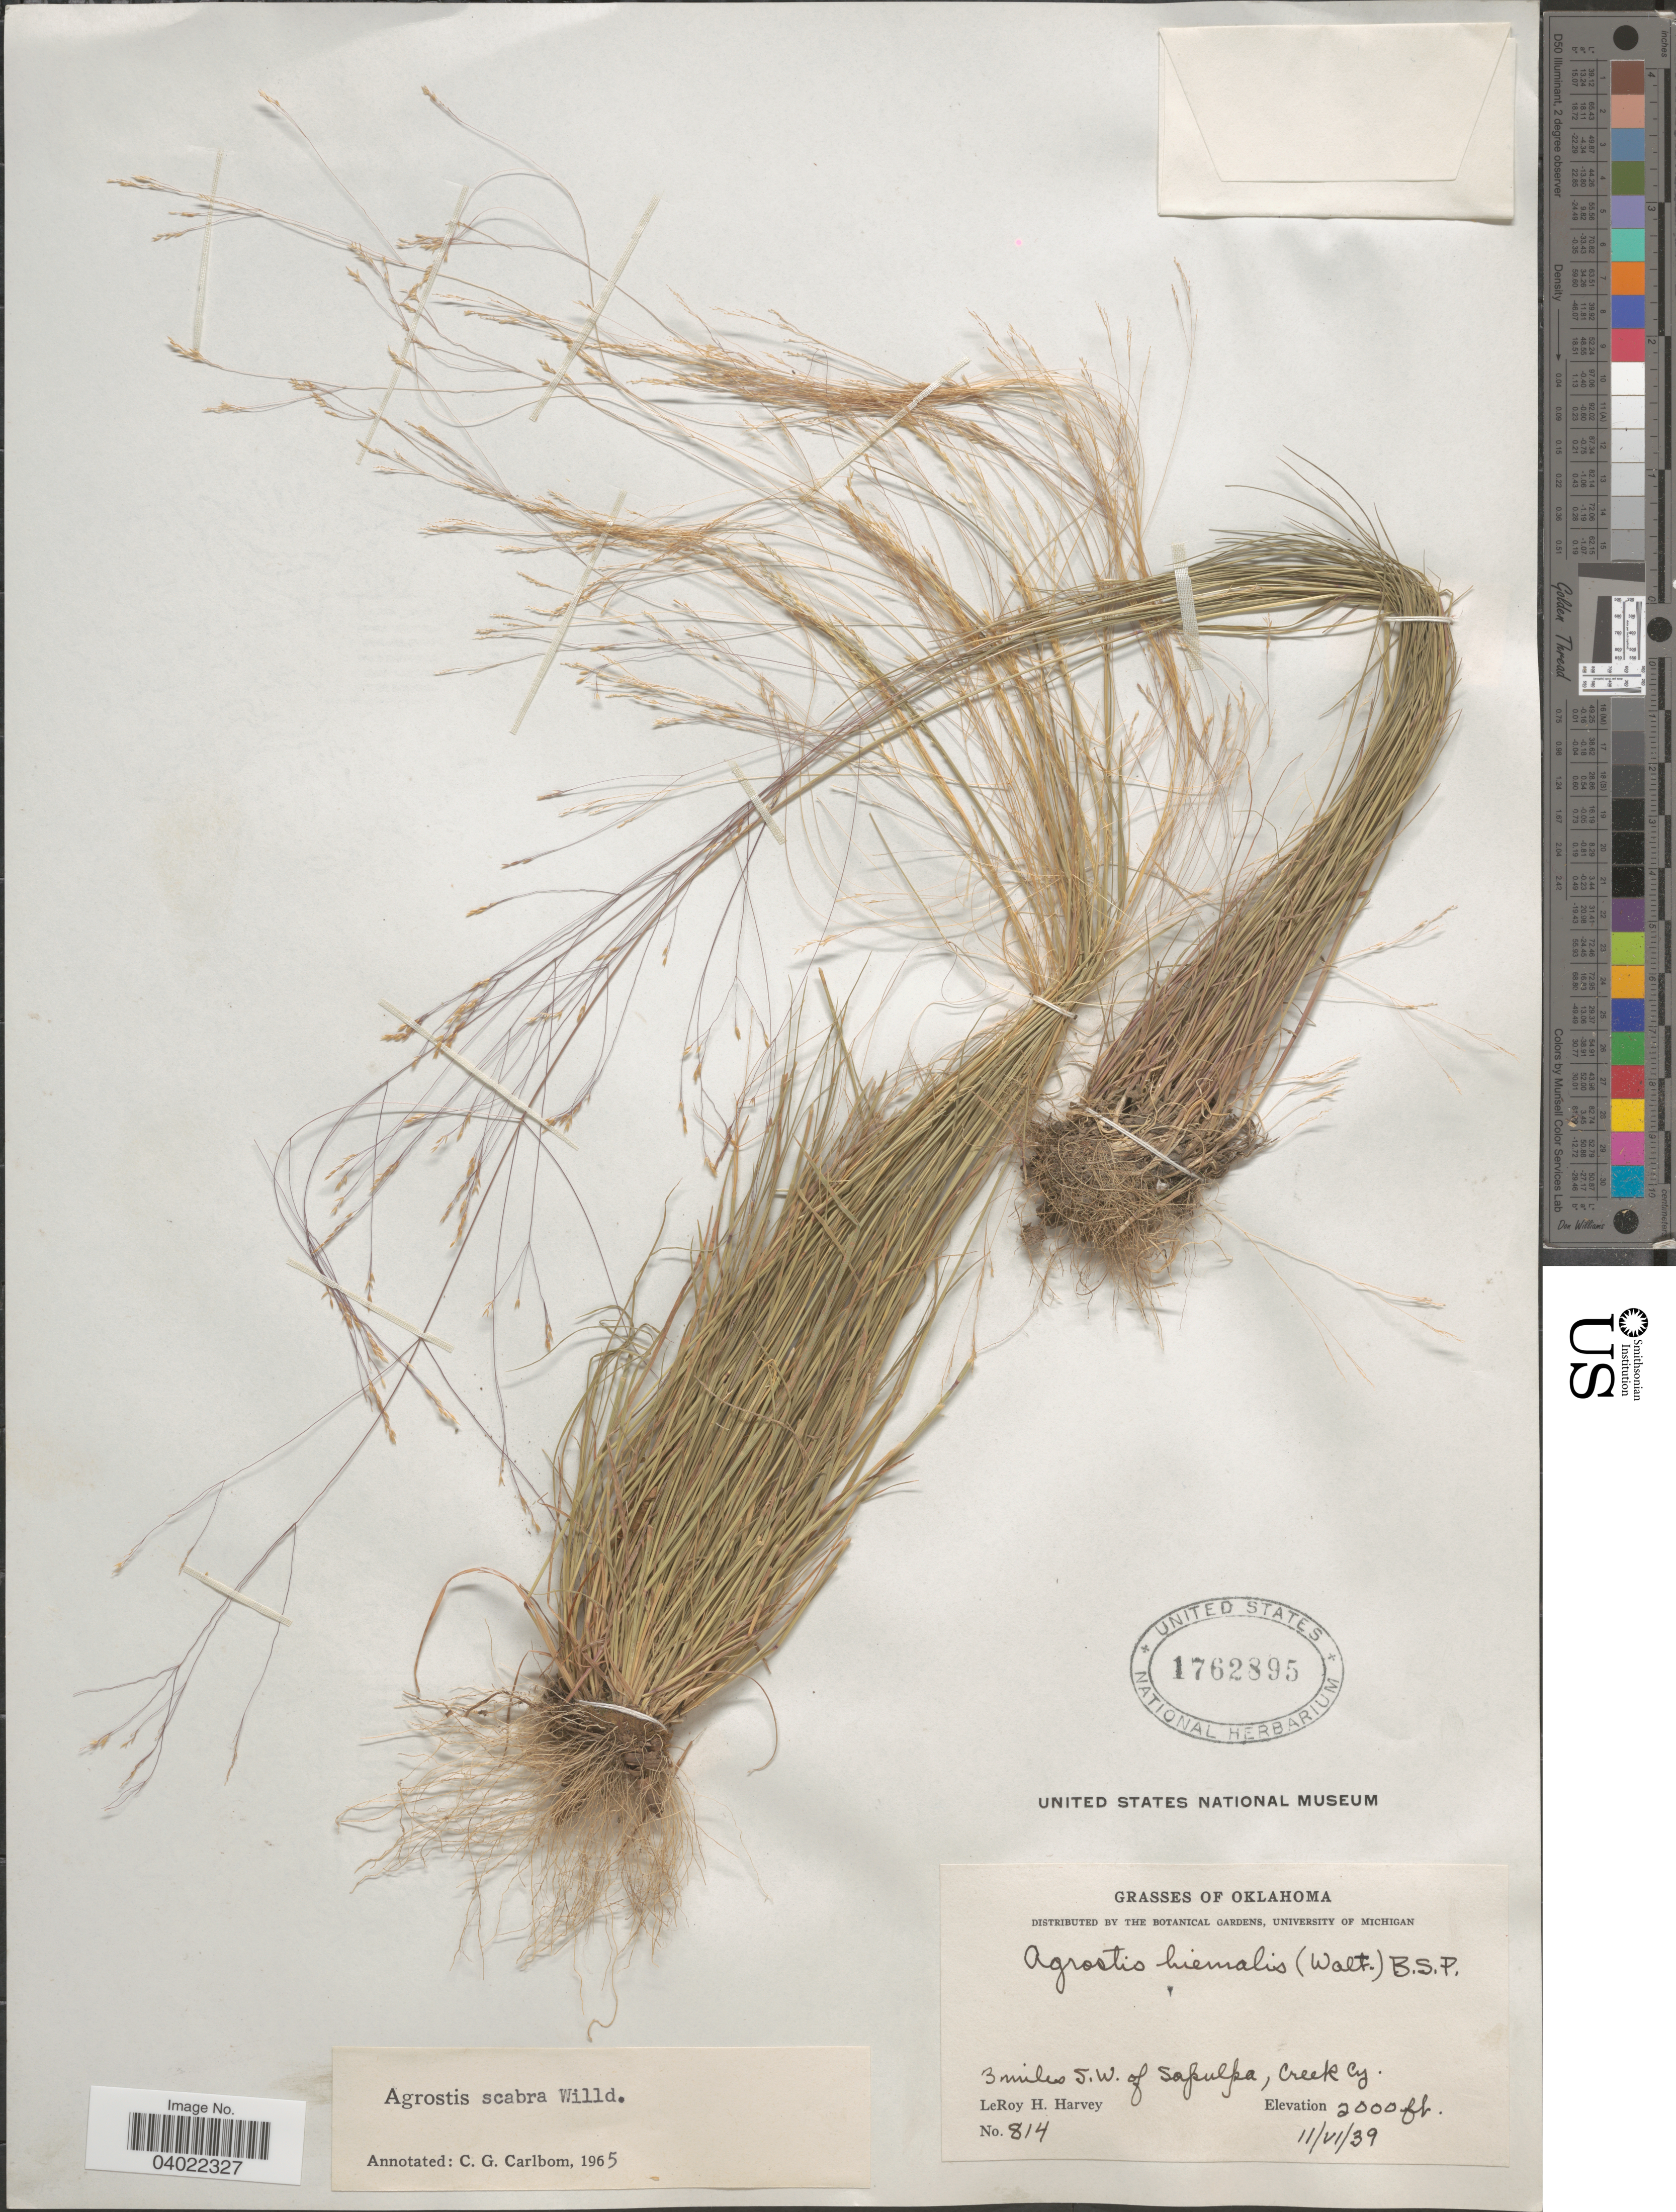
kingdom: Plantae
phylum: Tracheophyta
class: Liliopsida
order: Poales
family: Poaceae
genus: Agrostis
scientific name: Agrostis scabra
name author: Willd.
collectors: L. H. Harvey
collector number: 814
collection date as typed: Transcribed d/m/y: 11/6/39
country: United States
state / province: Oklahoma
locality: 3 miles s.w. of Sapulpa, Creek Cy.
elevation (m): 610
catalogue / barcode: US 1762895